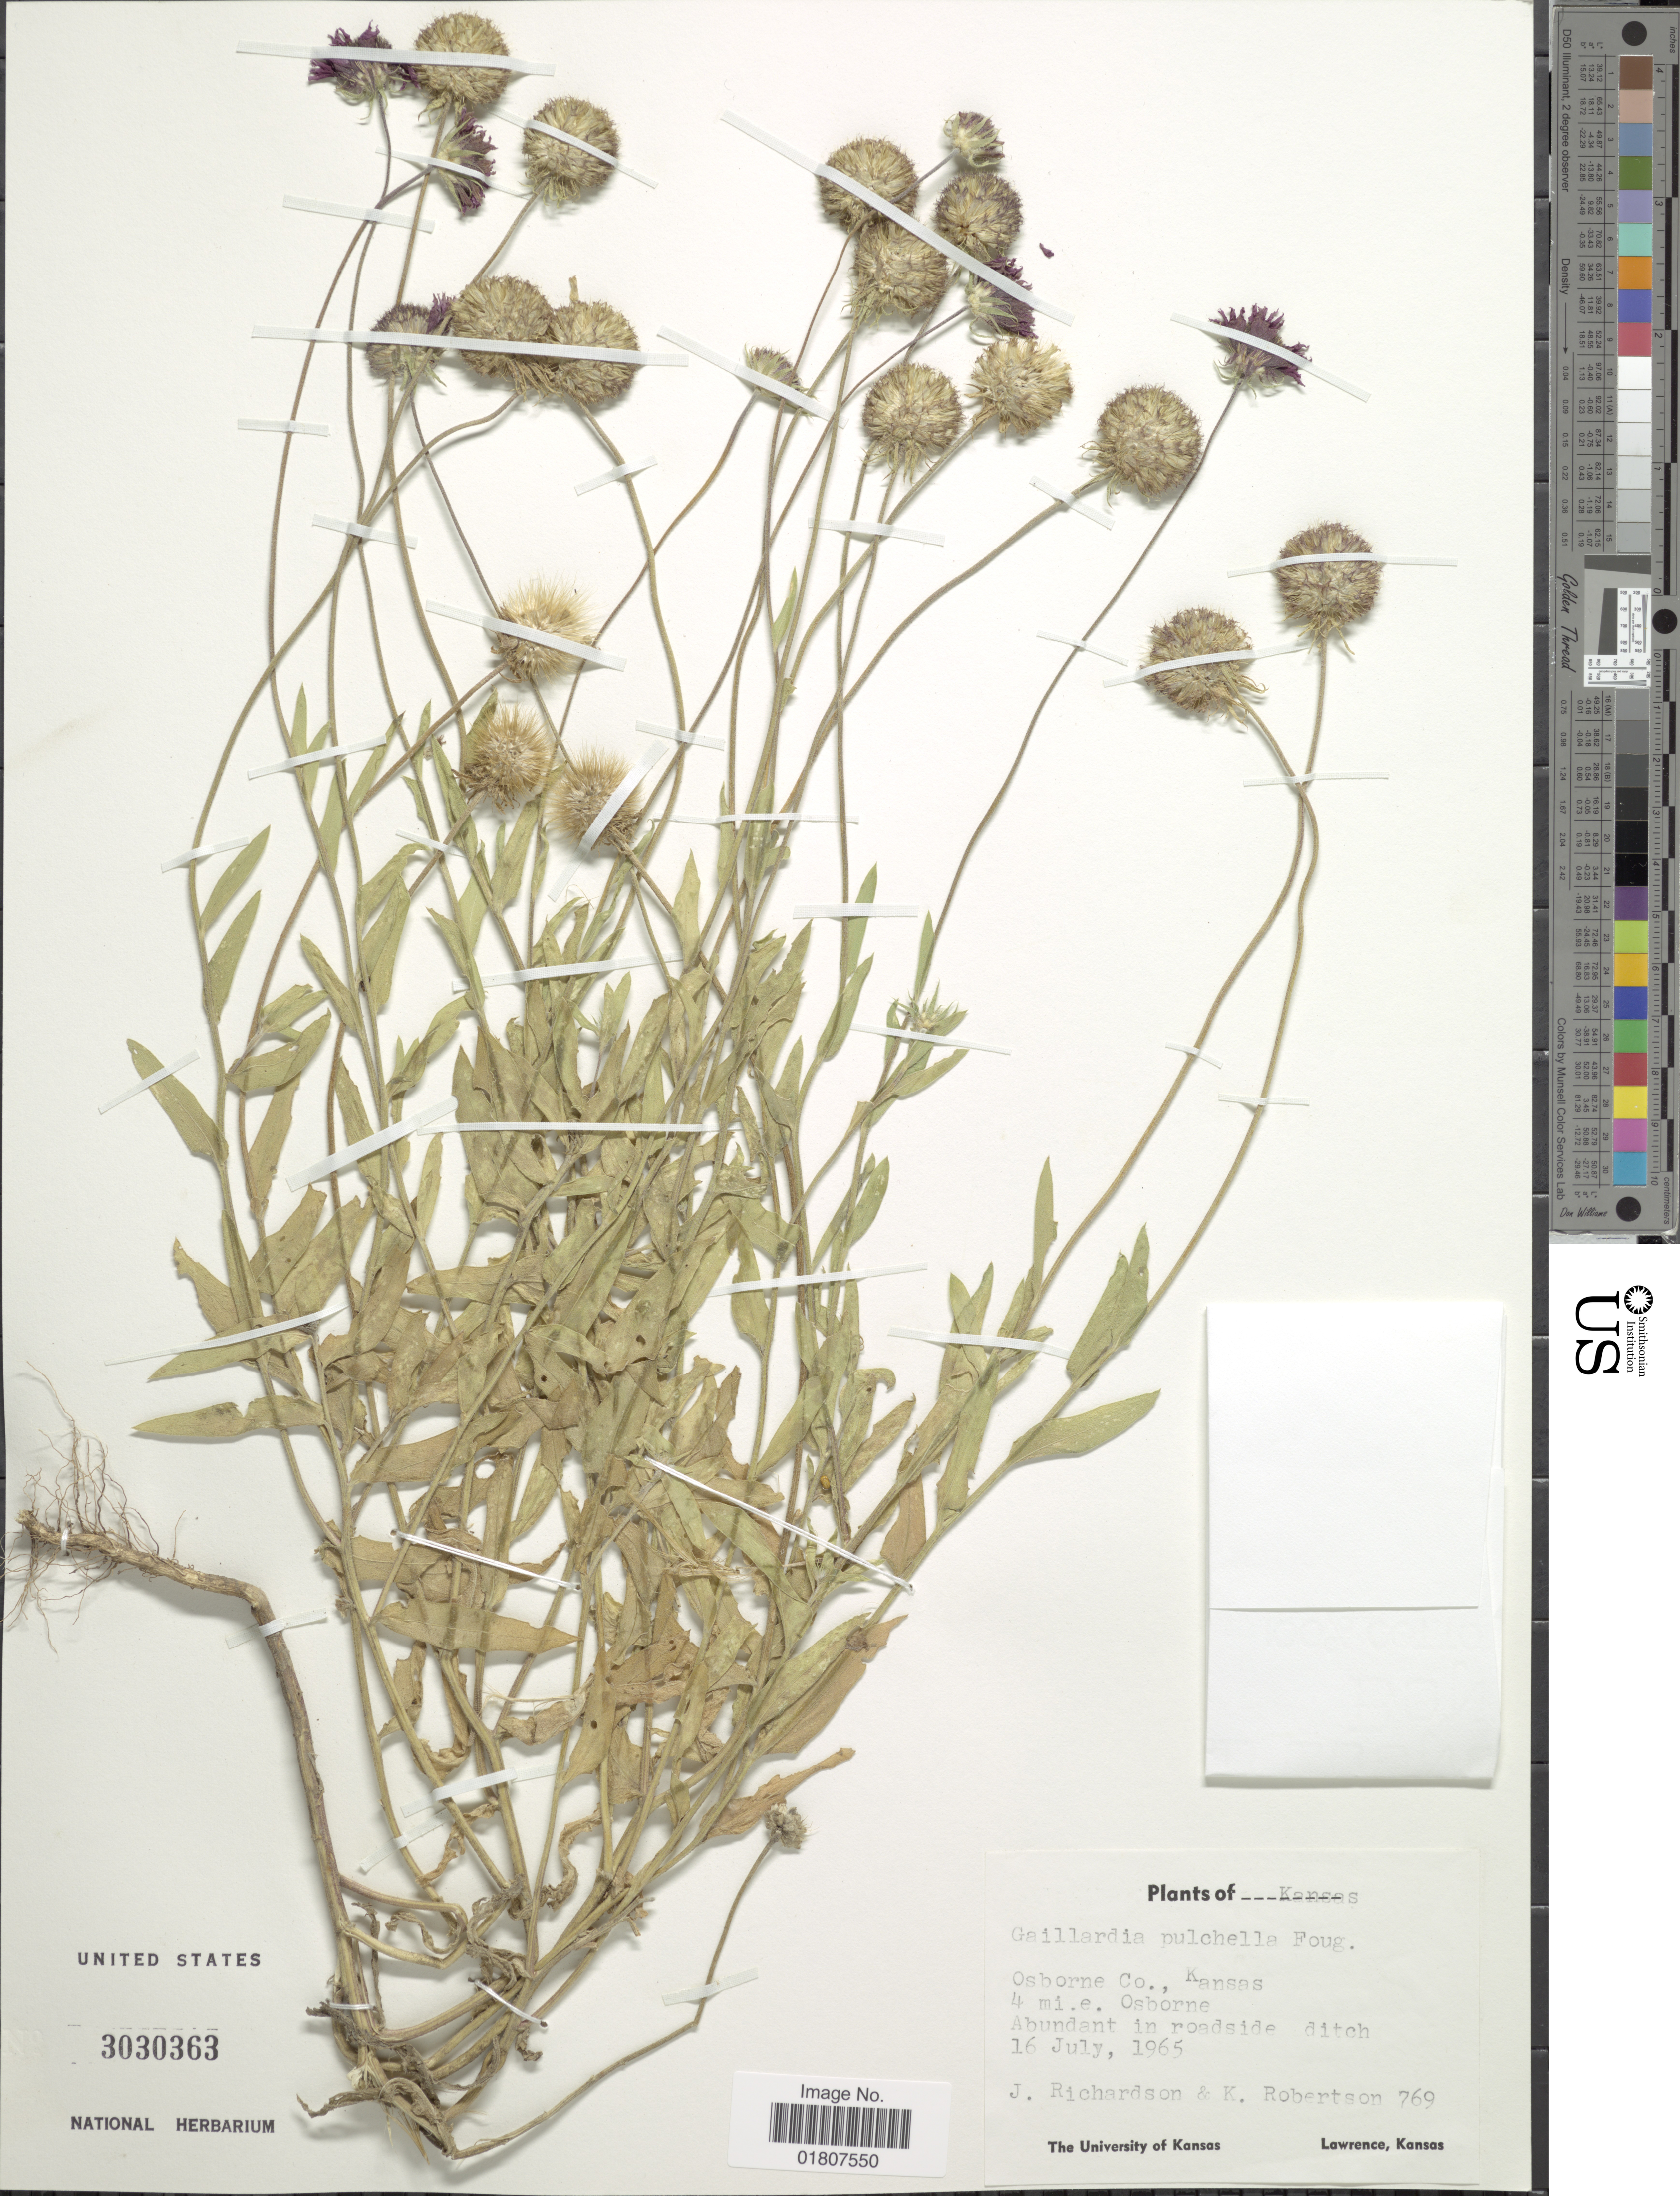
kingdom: Plantae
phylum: Tracheophyta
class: Magnoliopsida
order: Asterales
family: Asteraceae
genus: Gaillardia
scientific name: Gaillardia pulchella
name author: Foug.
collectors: J. Richardson & K. Robertson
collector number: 769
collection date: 1965-07-16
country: United States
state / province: Kansas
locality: Osborne Co., Kansas. 4 mi. e. Osborne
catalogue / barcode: US 3030363